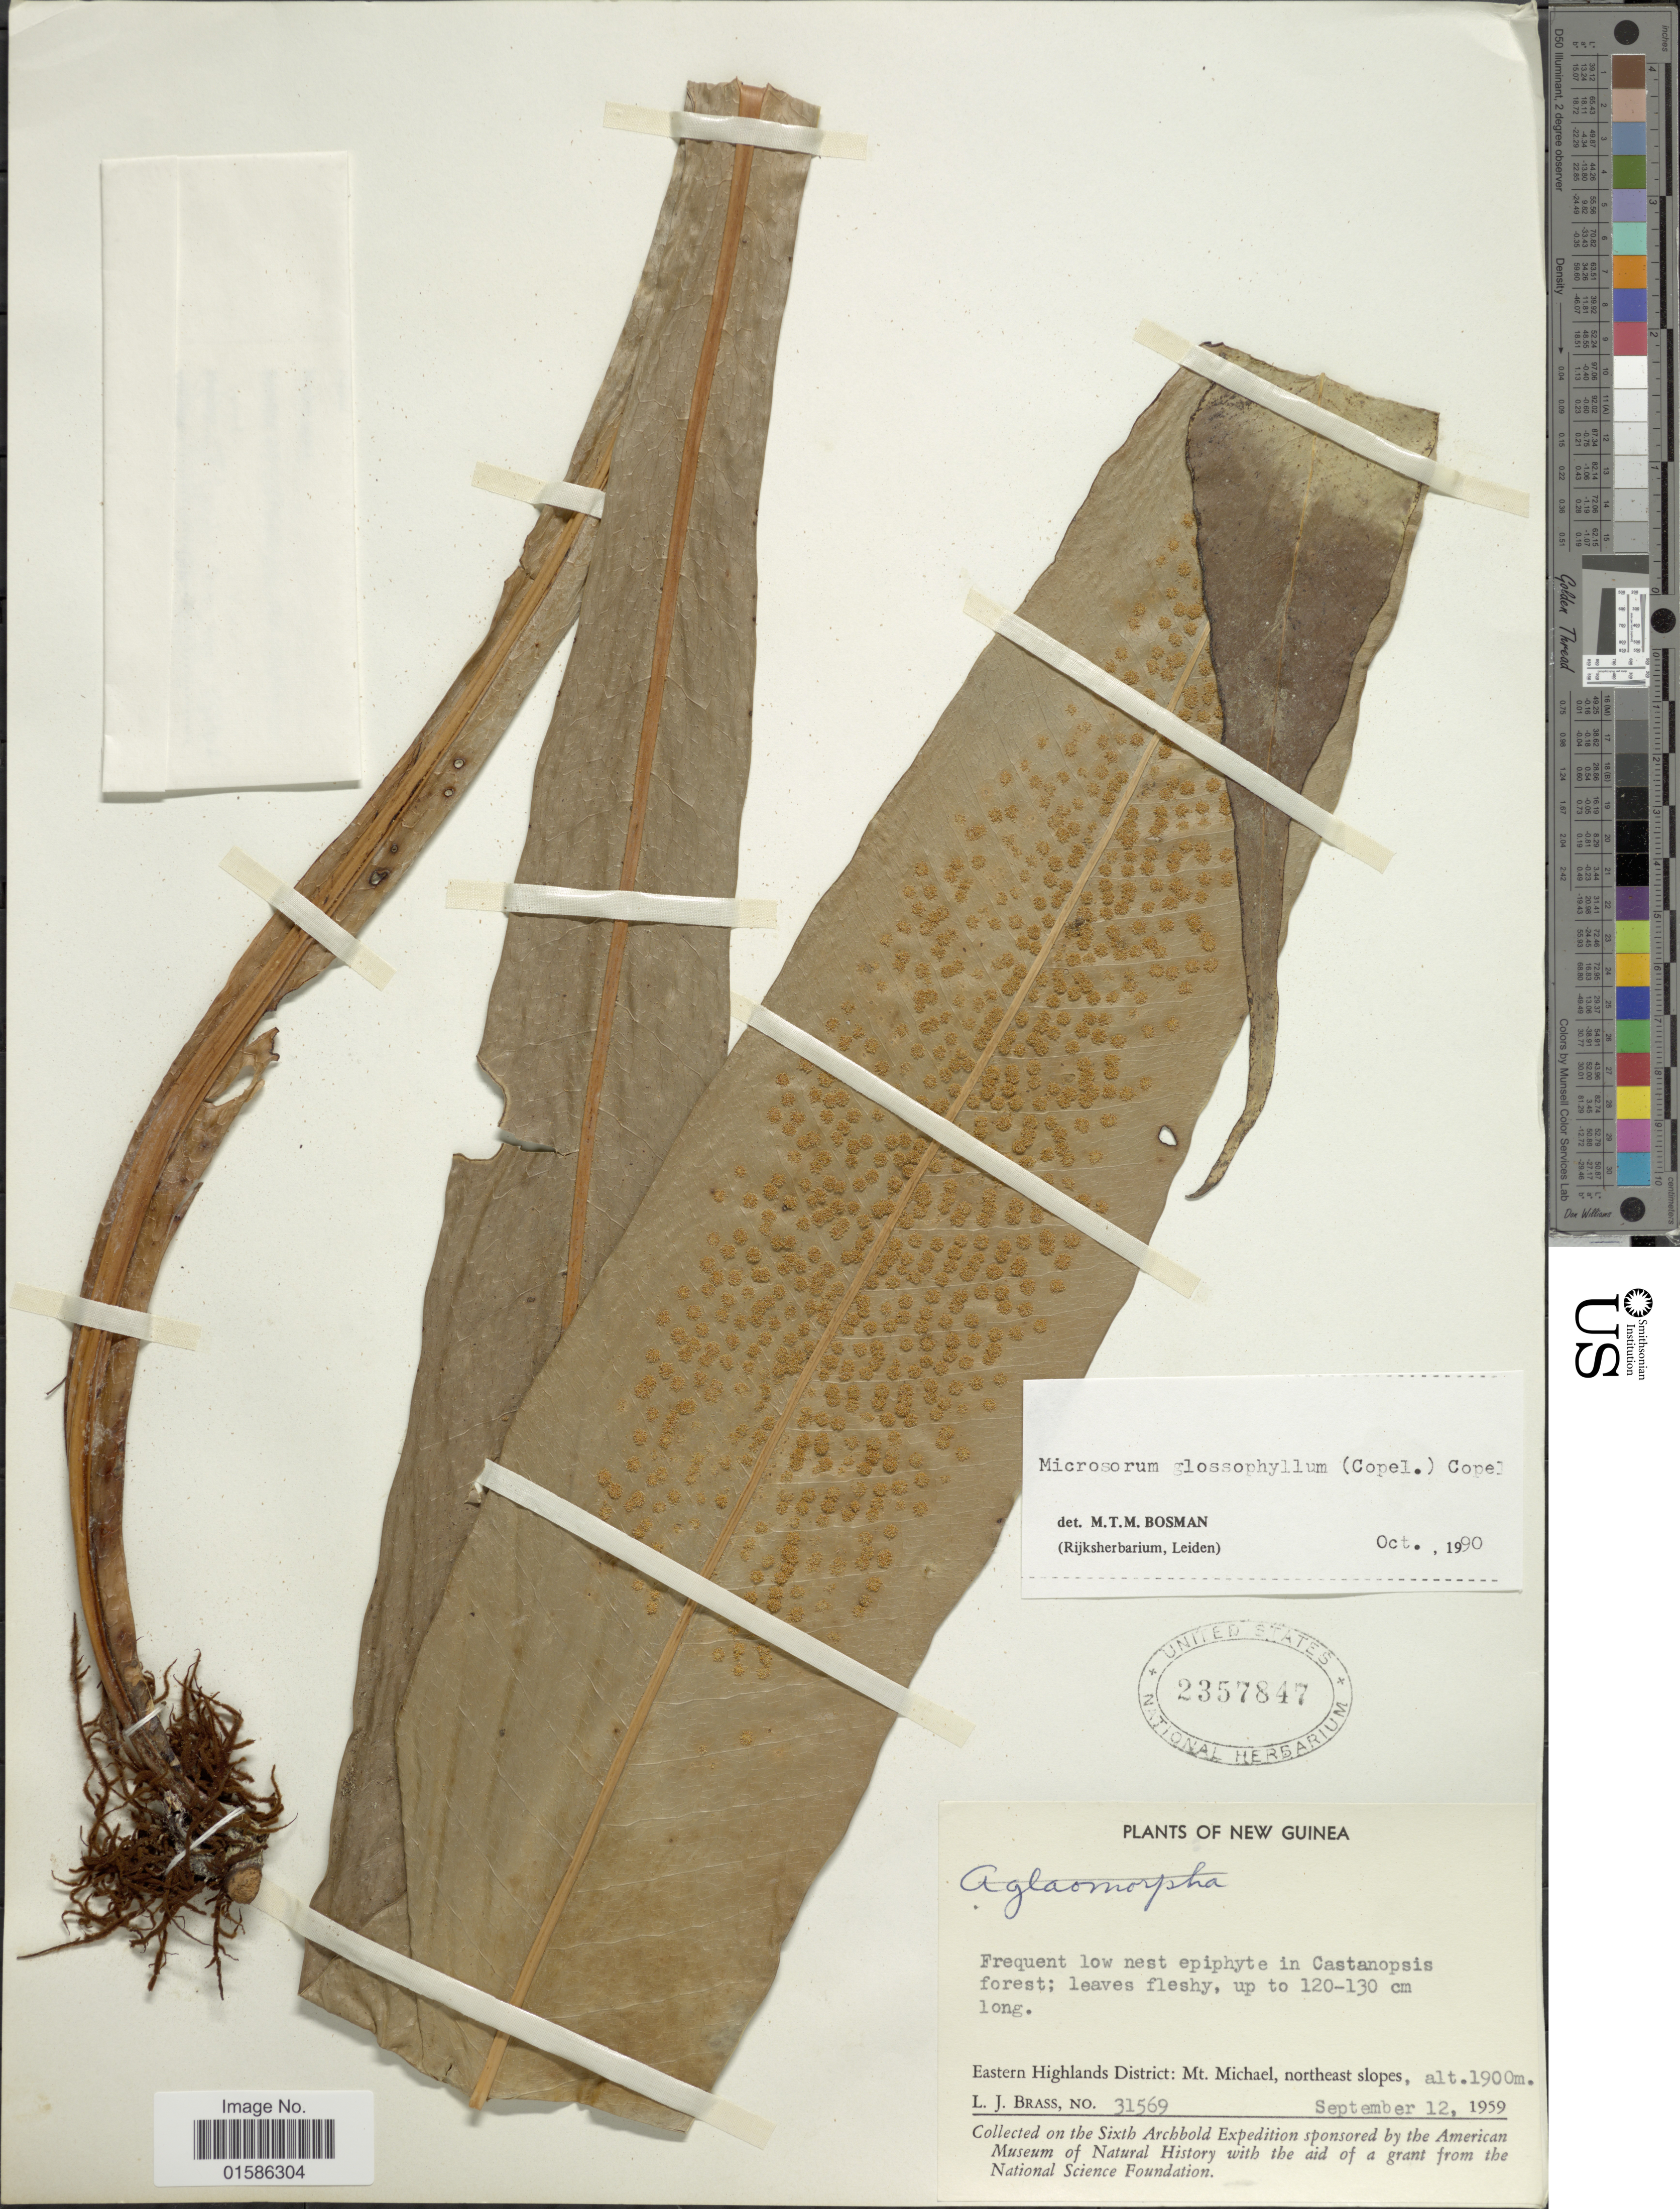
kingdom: Plantae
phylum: Tracheophyta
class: Polypodiopsida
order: Polypodiales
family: Polypodiaceae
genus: Microsorum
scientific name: Microsorum glossophyllum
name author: (Copel.) Copel.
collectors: L. J. Brass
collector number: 31569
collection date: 1959-09-12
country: Papua New Guinea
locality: New Guinea, Eastern Highlands District: Mt. Michael, northeast slopes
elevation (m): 1900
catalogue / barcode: US 2357847